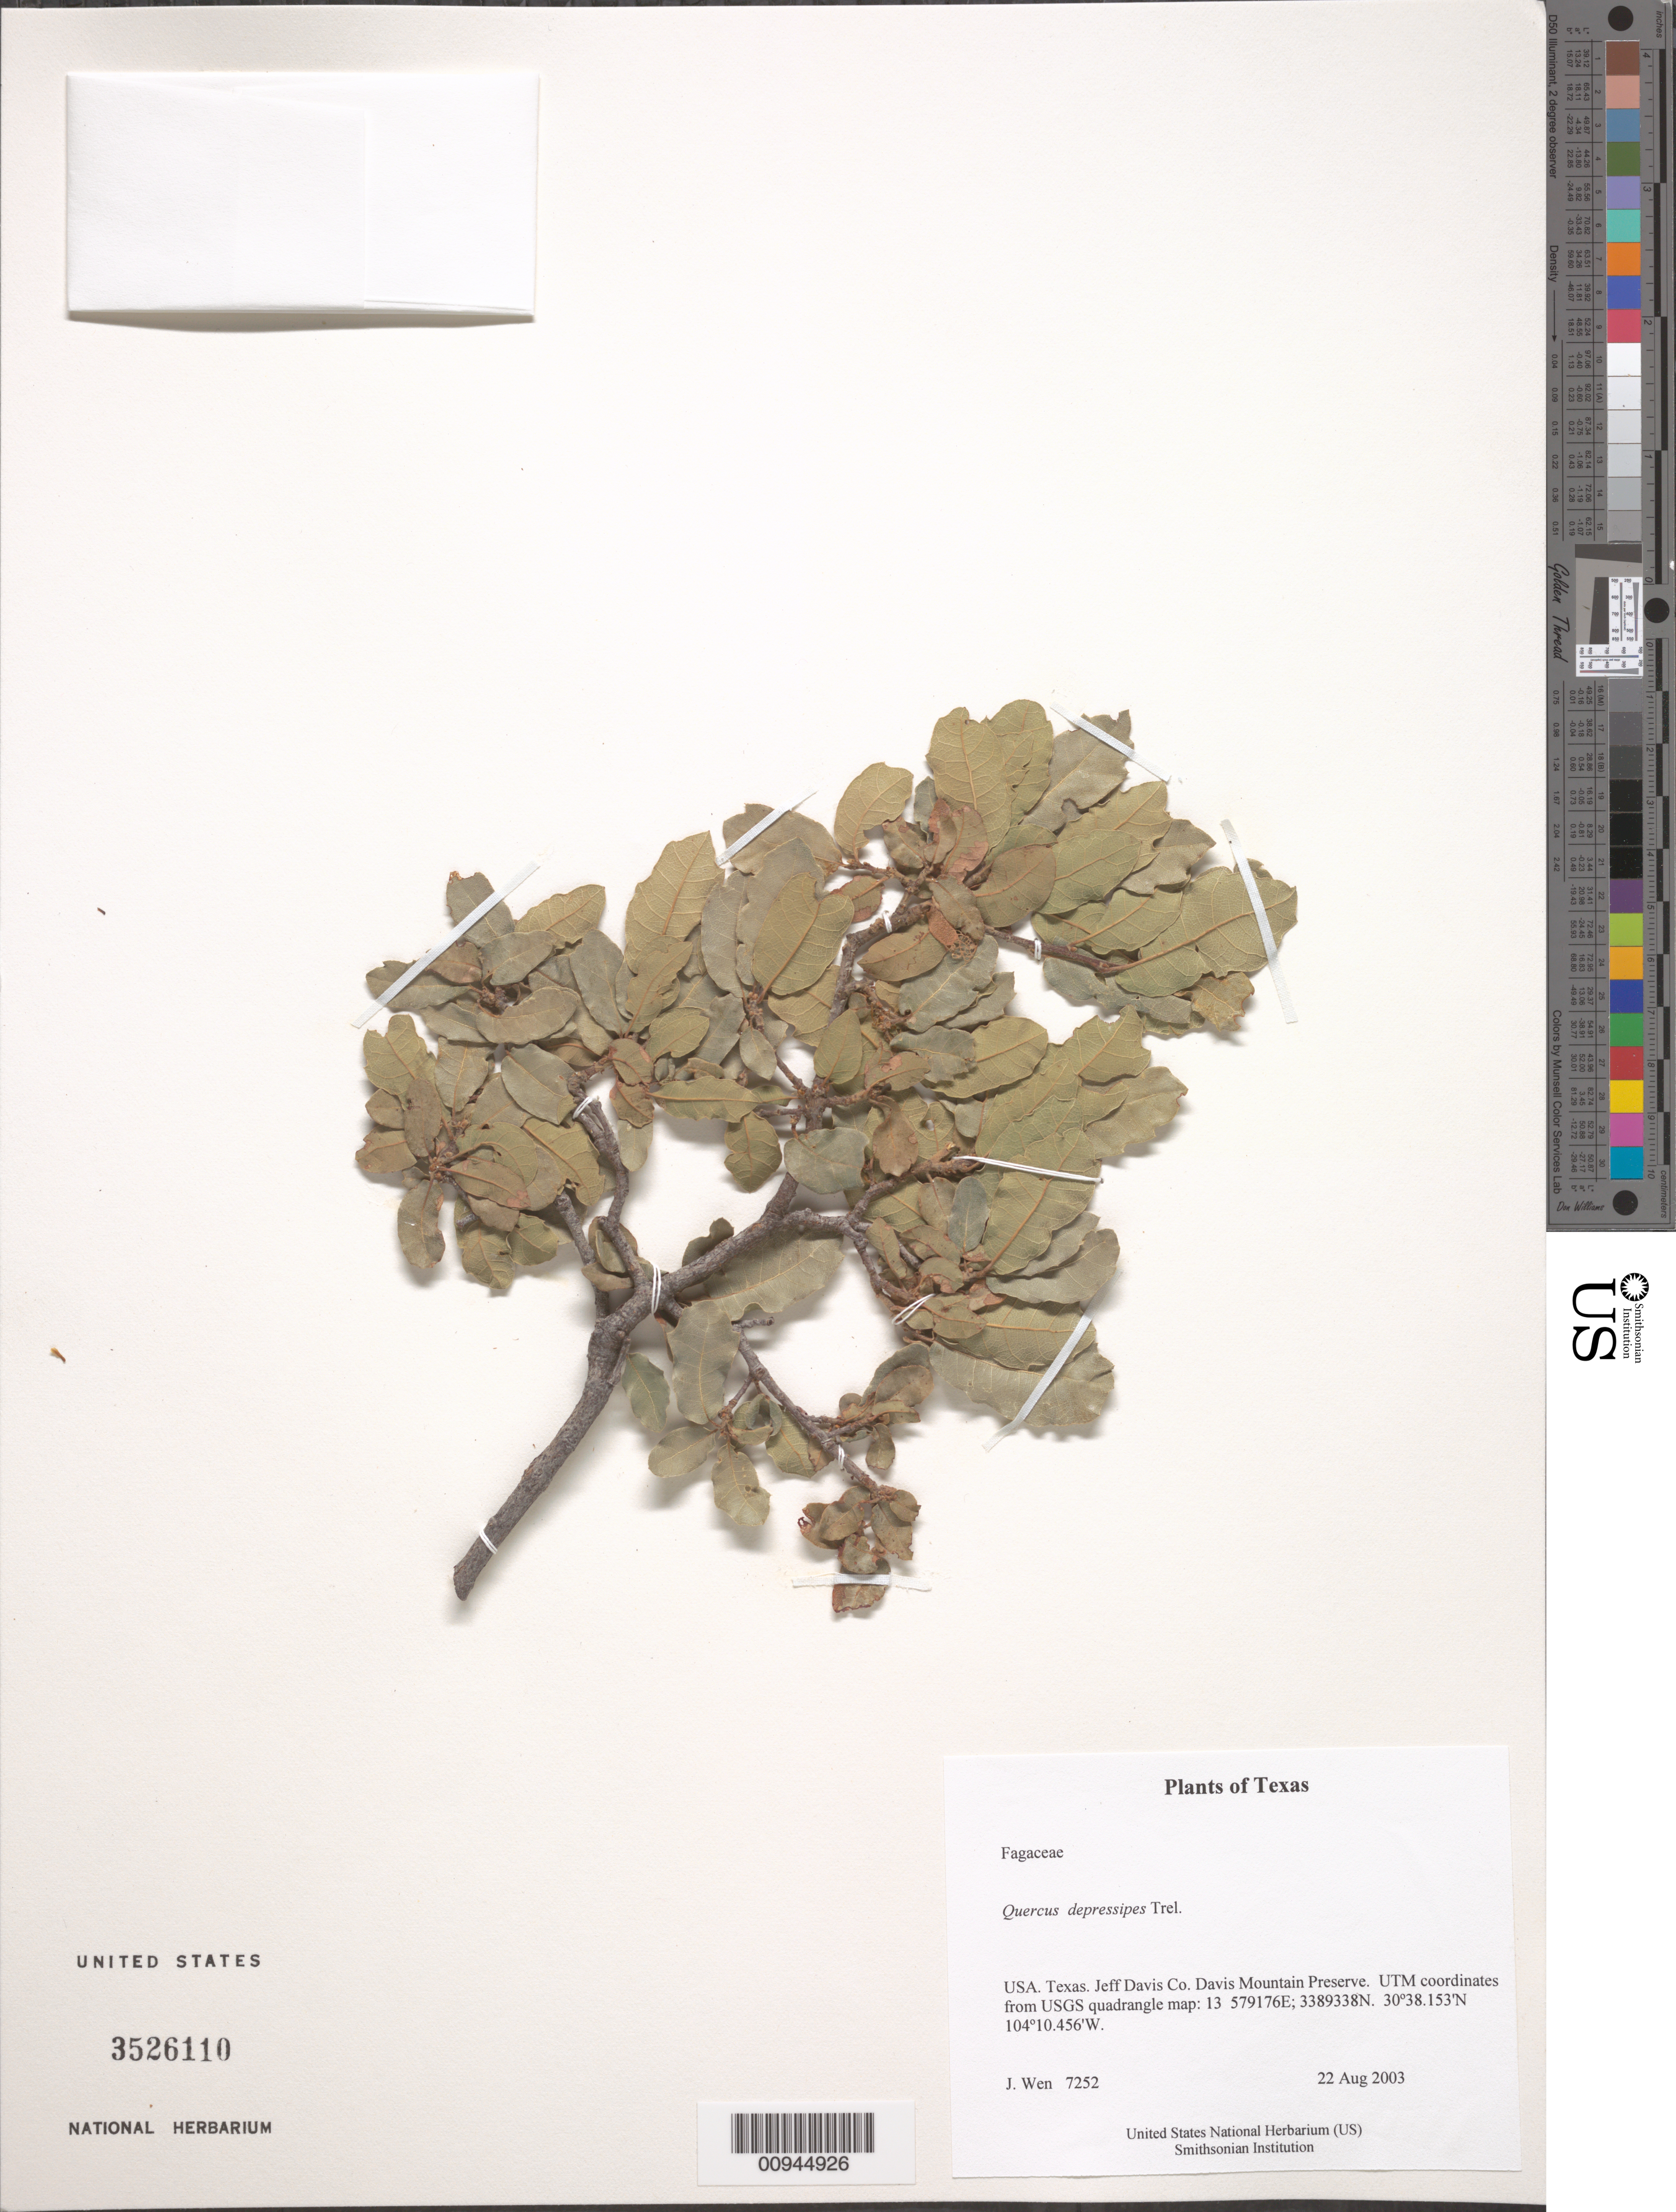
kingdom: Plantae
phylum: Tracheophyta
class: Magnoliopsida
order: Fagales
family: Fagaceae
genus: Quercus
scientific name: Quercus depressipes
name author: Trel.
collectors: J. Wen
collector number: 7252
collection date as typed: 22 Aug 2003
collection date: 2003-08-22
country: United States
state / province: Texas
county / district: Jeff Davis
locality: Davis Mountain Preserve. UTM coordinates from USGS quadrangle map: 13 579176E; 3389338N.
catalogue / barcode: US 3526110